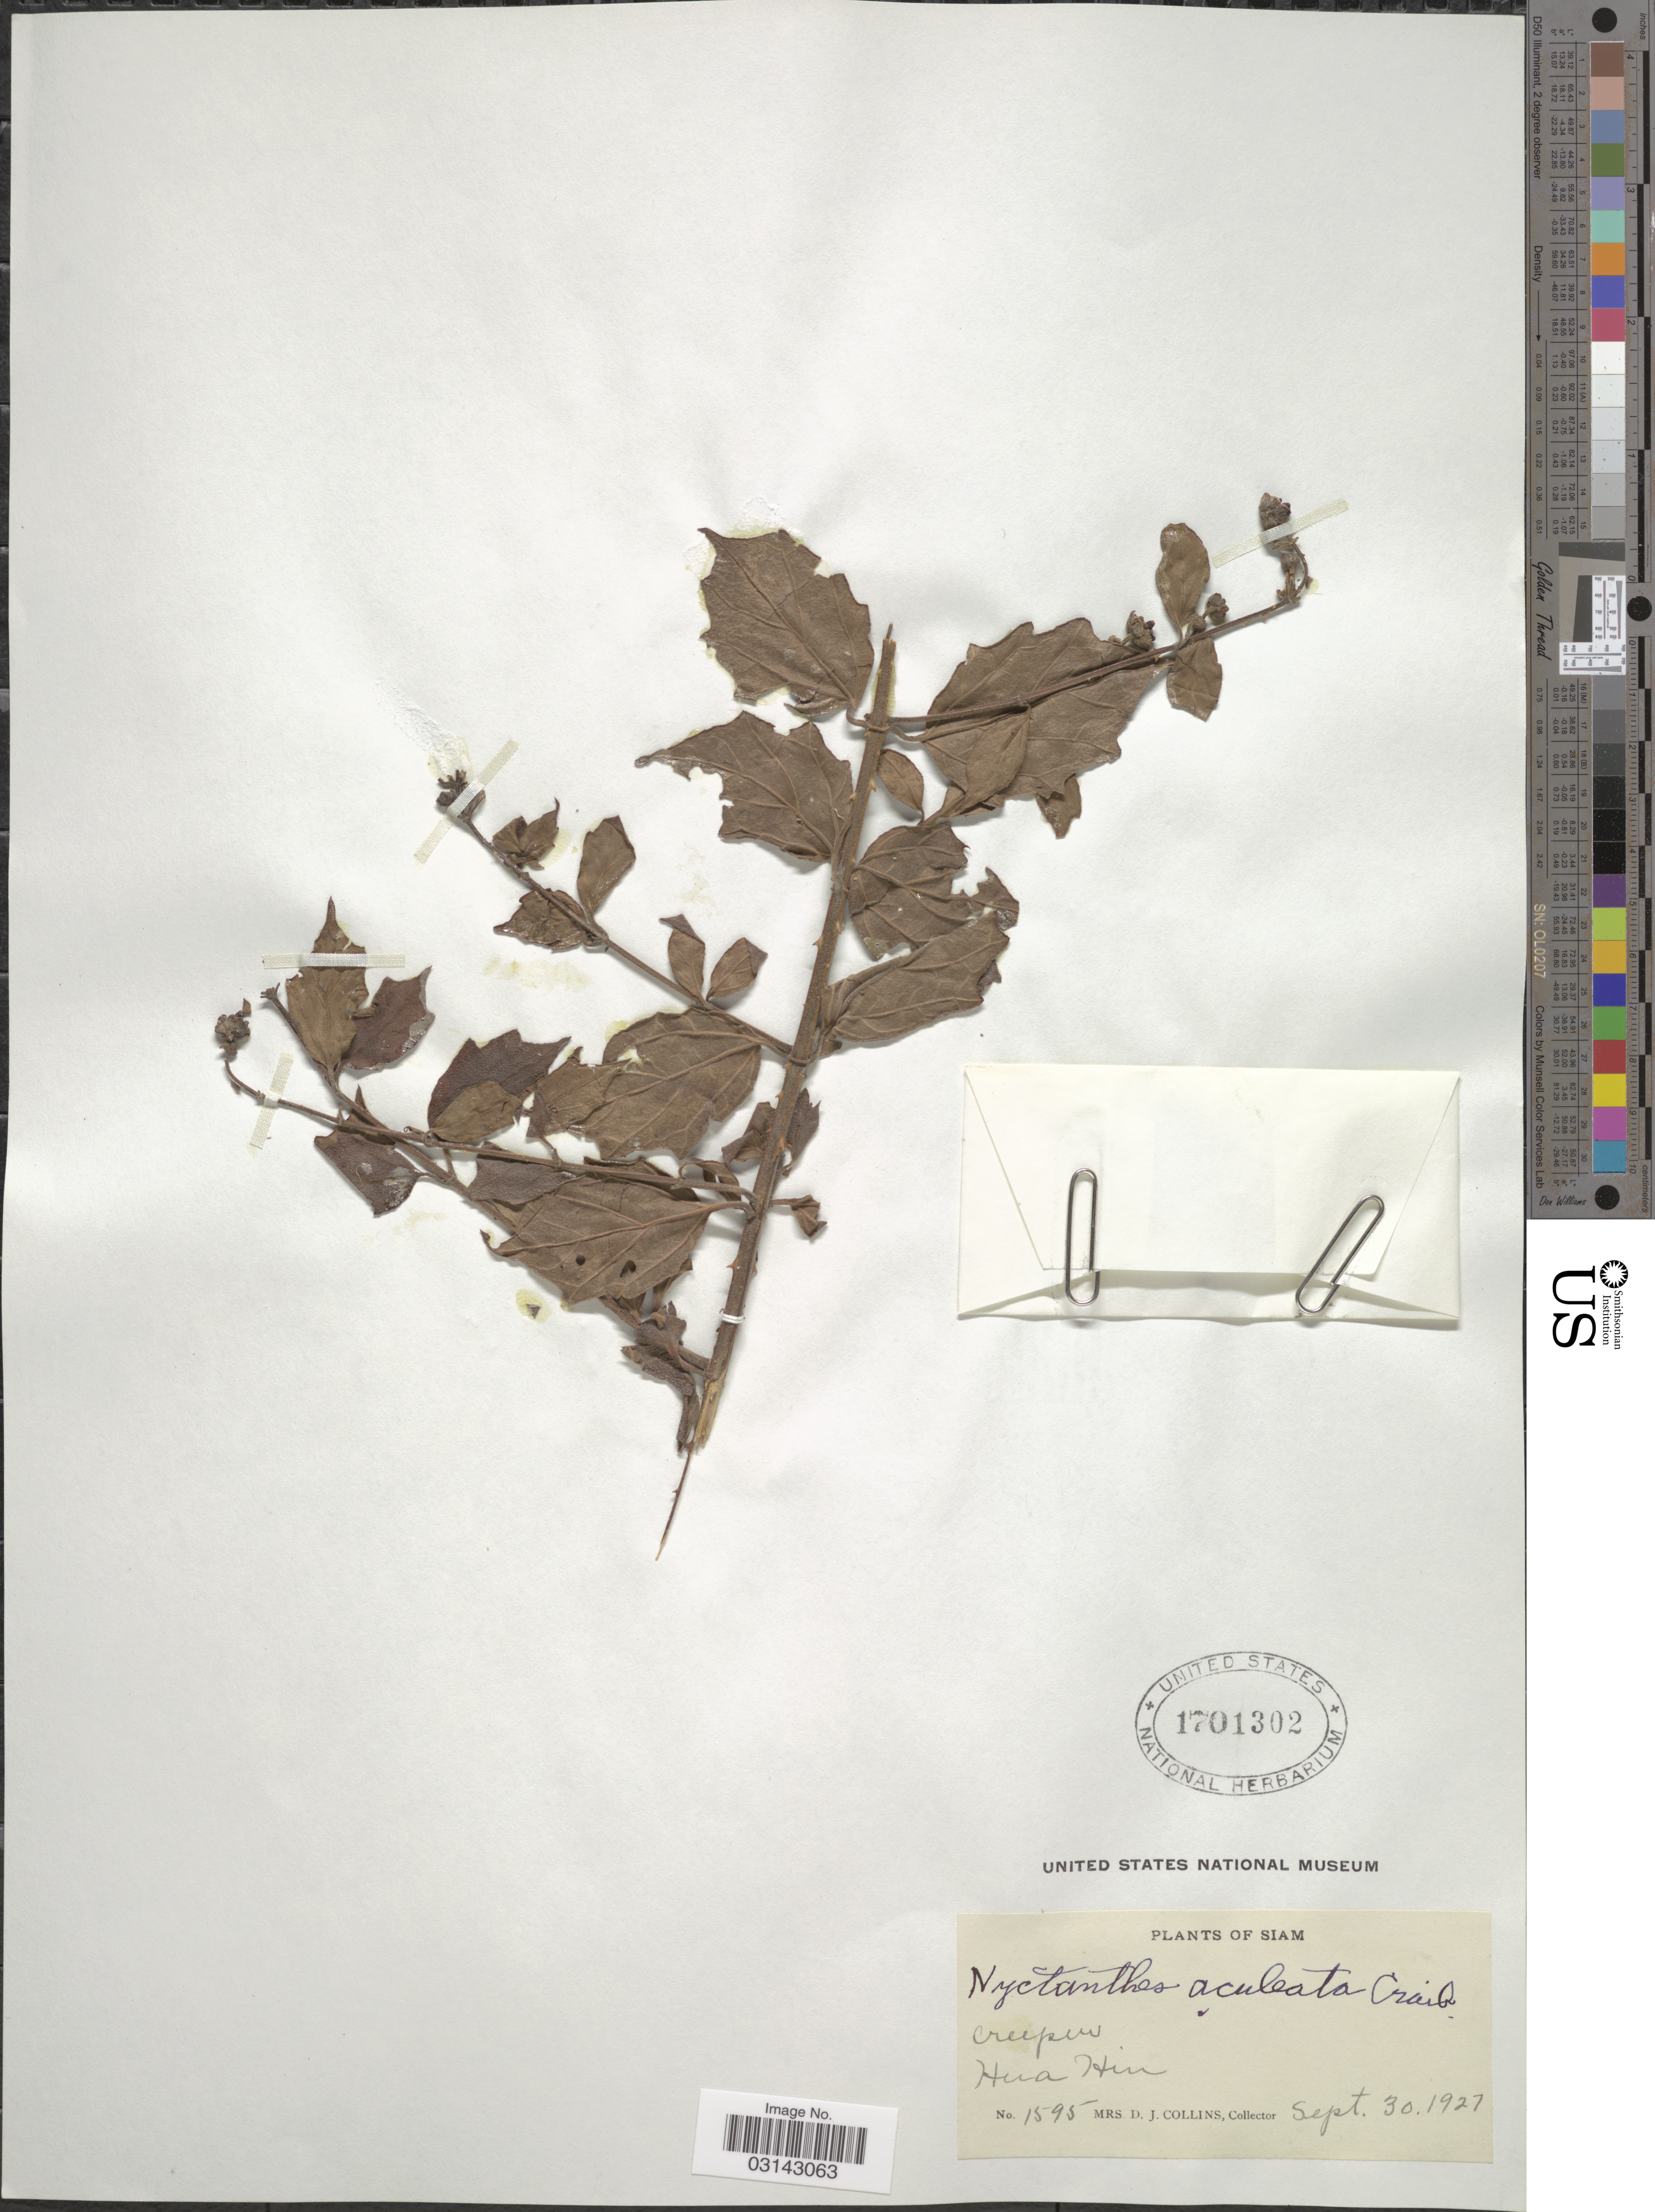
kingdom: Plantae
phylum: Tracheophyta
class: Magnoliopsida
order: Lamiales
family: Oleaceae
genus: Nyctanthes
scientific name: Nyctanthes aculeata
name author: Craib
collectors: Mrs. D. J. Collins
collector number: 1595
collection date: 1927-09-30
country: Thailand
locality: Siam. Hua Hin.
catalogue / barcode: US 1701302